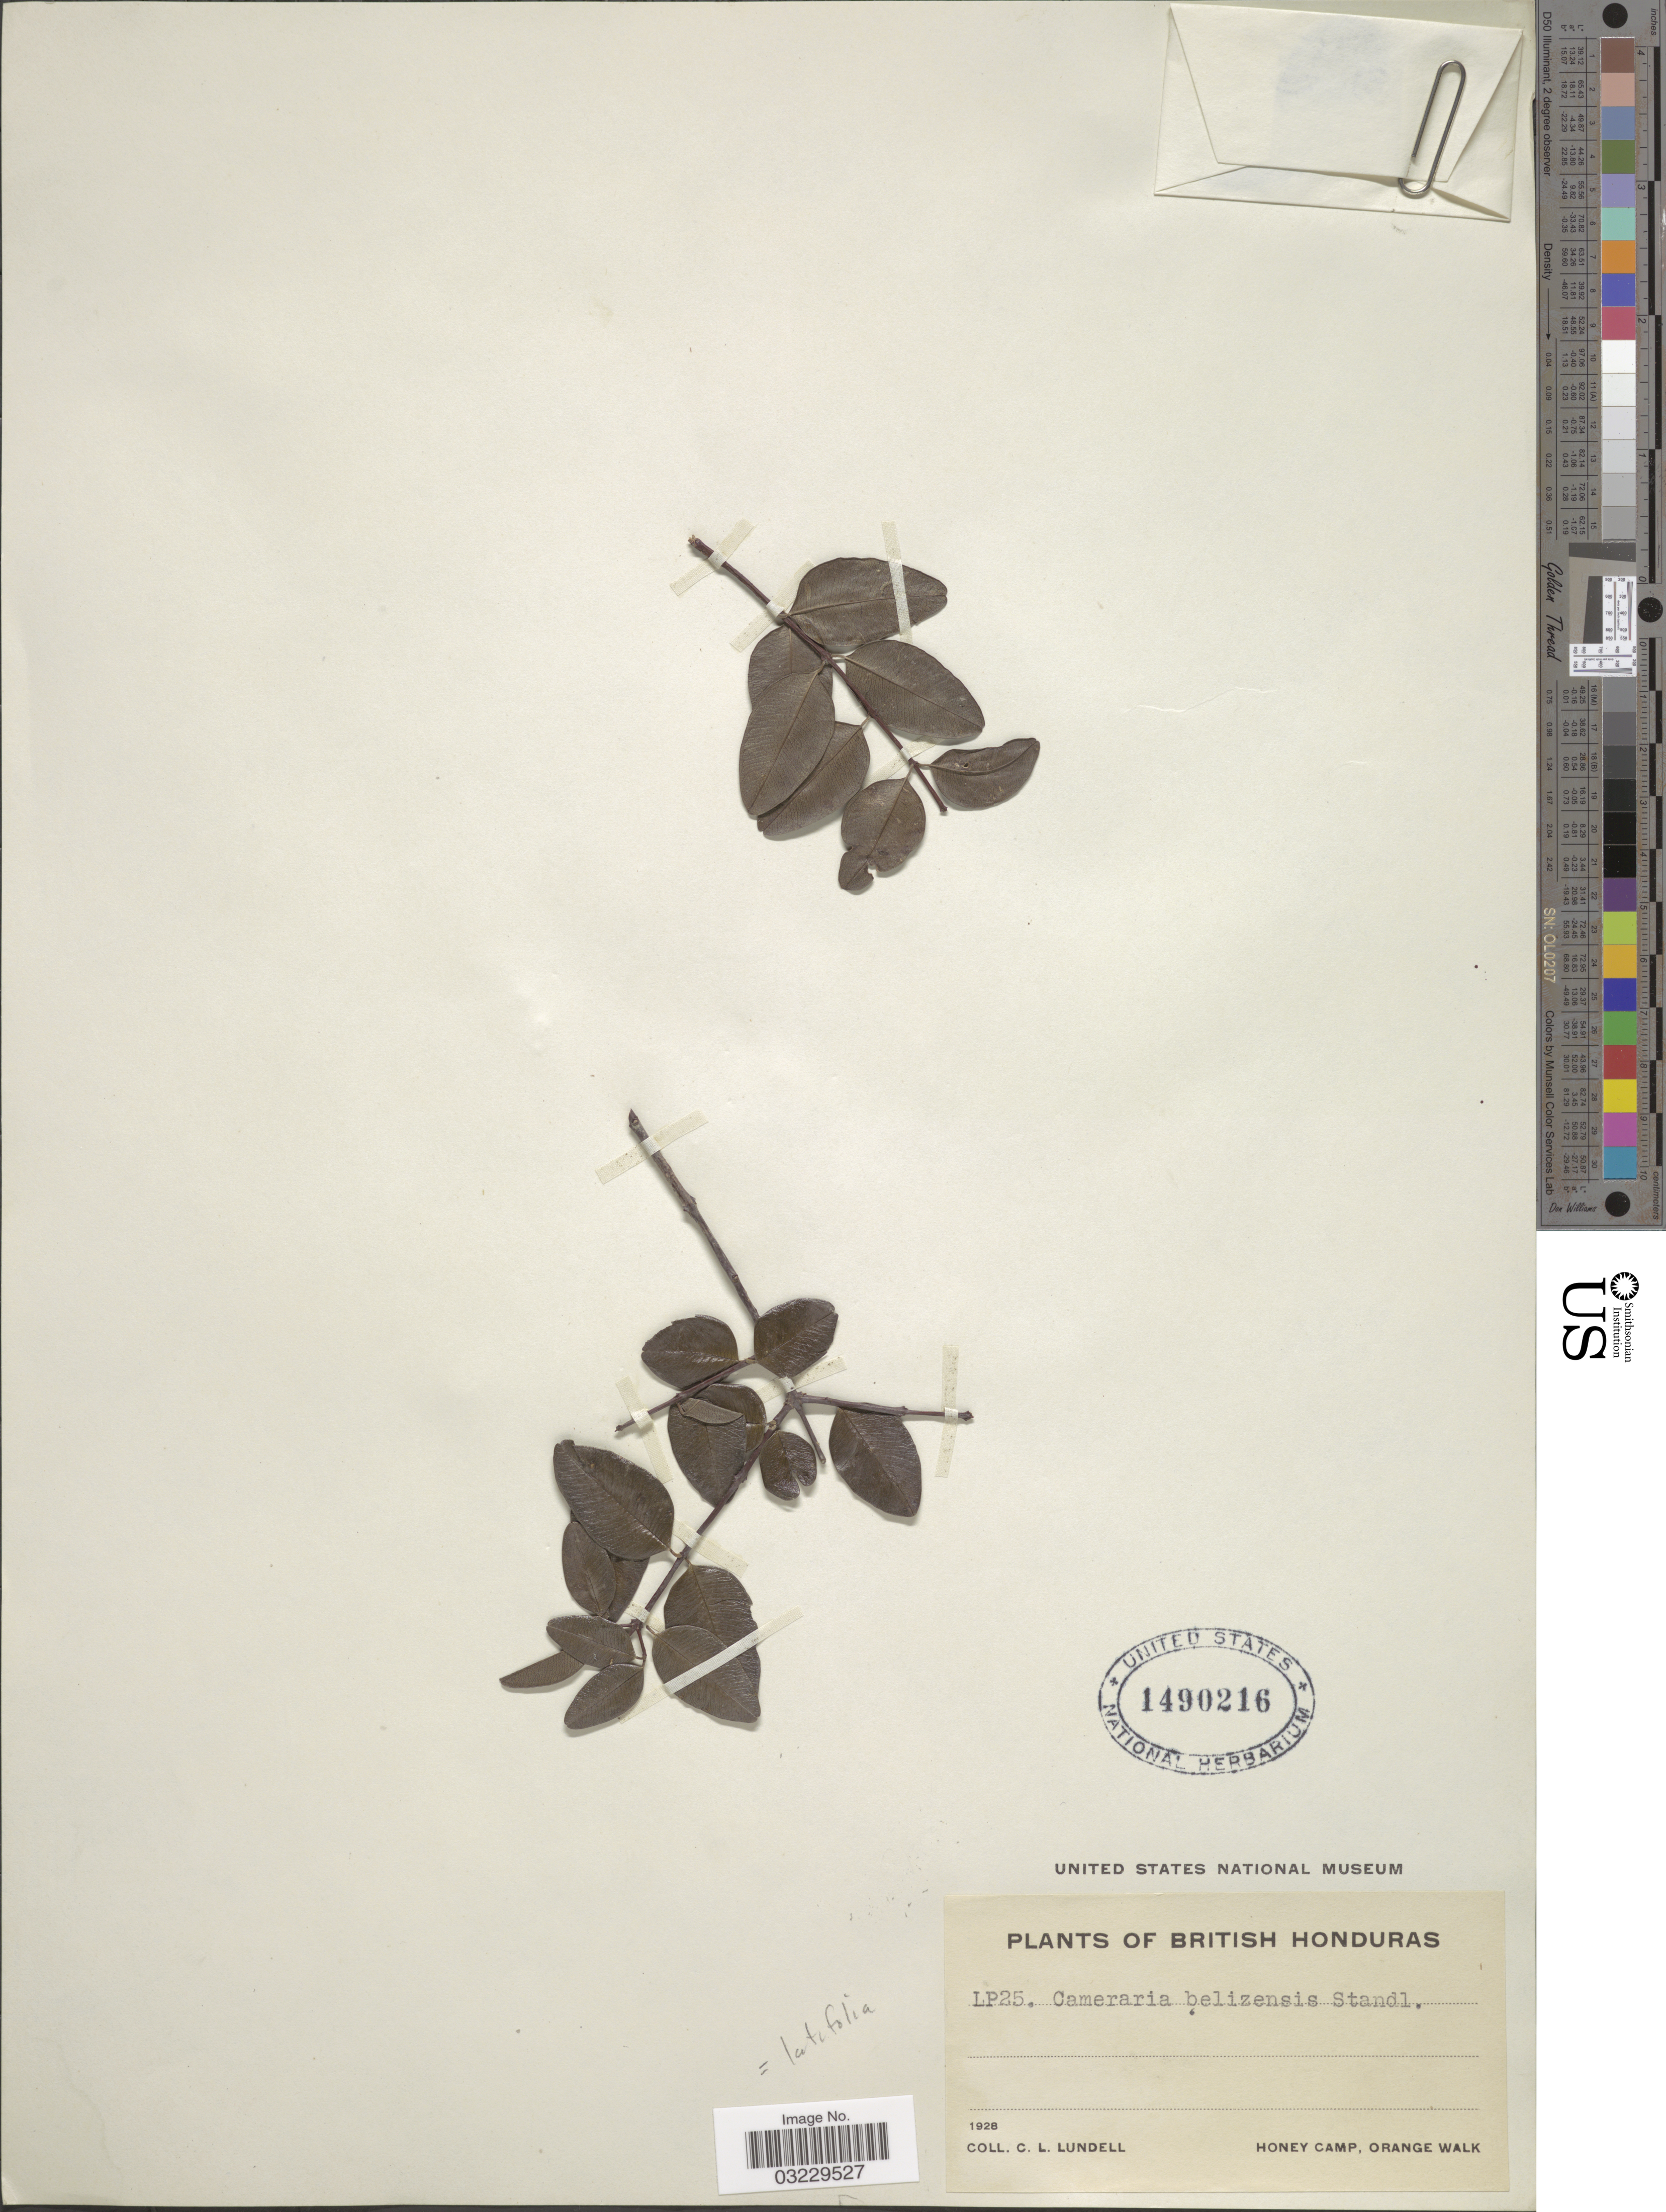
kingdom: Plantae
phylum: Tracheophyta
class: Magnoliopsida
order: Gentianales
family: Apocynaceae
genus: Cameraria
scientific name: Cameraria belizensis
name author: Standl.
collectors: C. L. Lundell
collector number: LP25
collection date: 1928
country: Belize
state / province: Orange Walk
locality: British Honduras, Honey Camp, Orange Walk.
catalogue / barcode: US 1490216